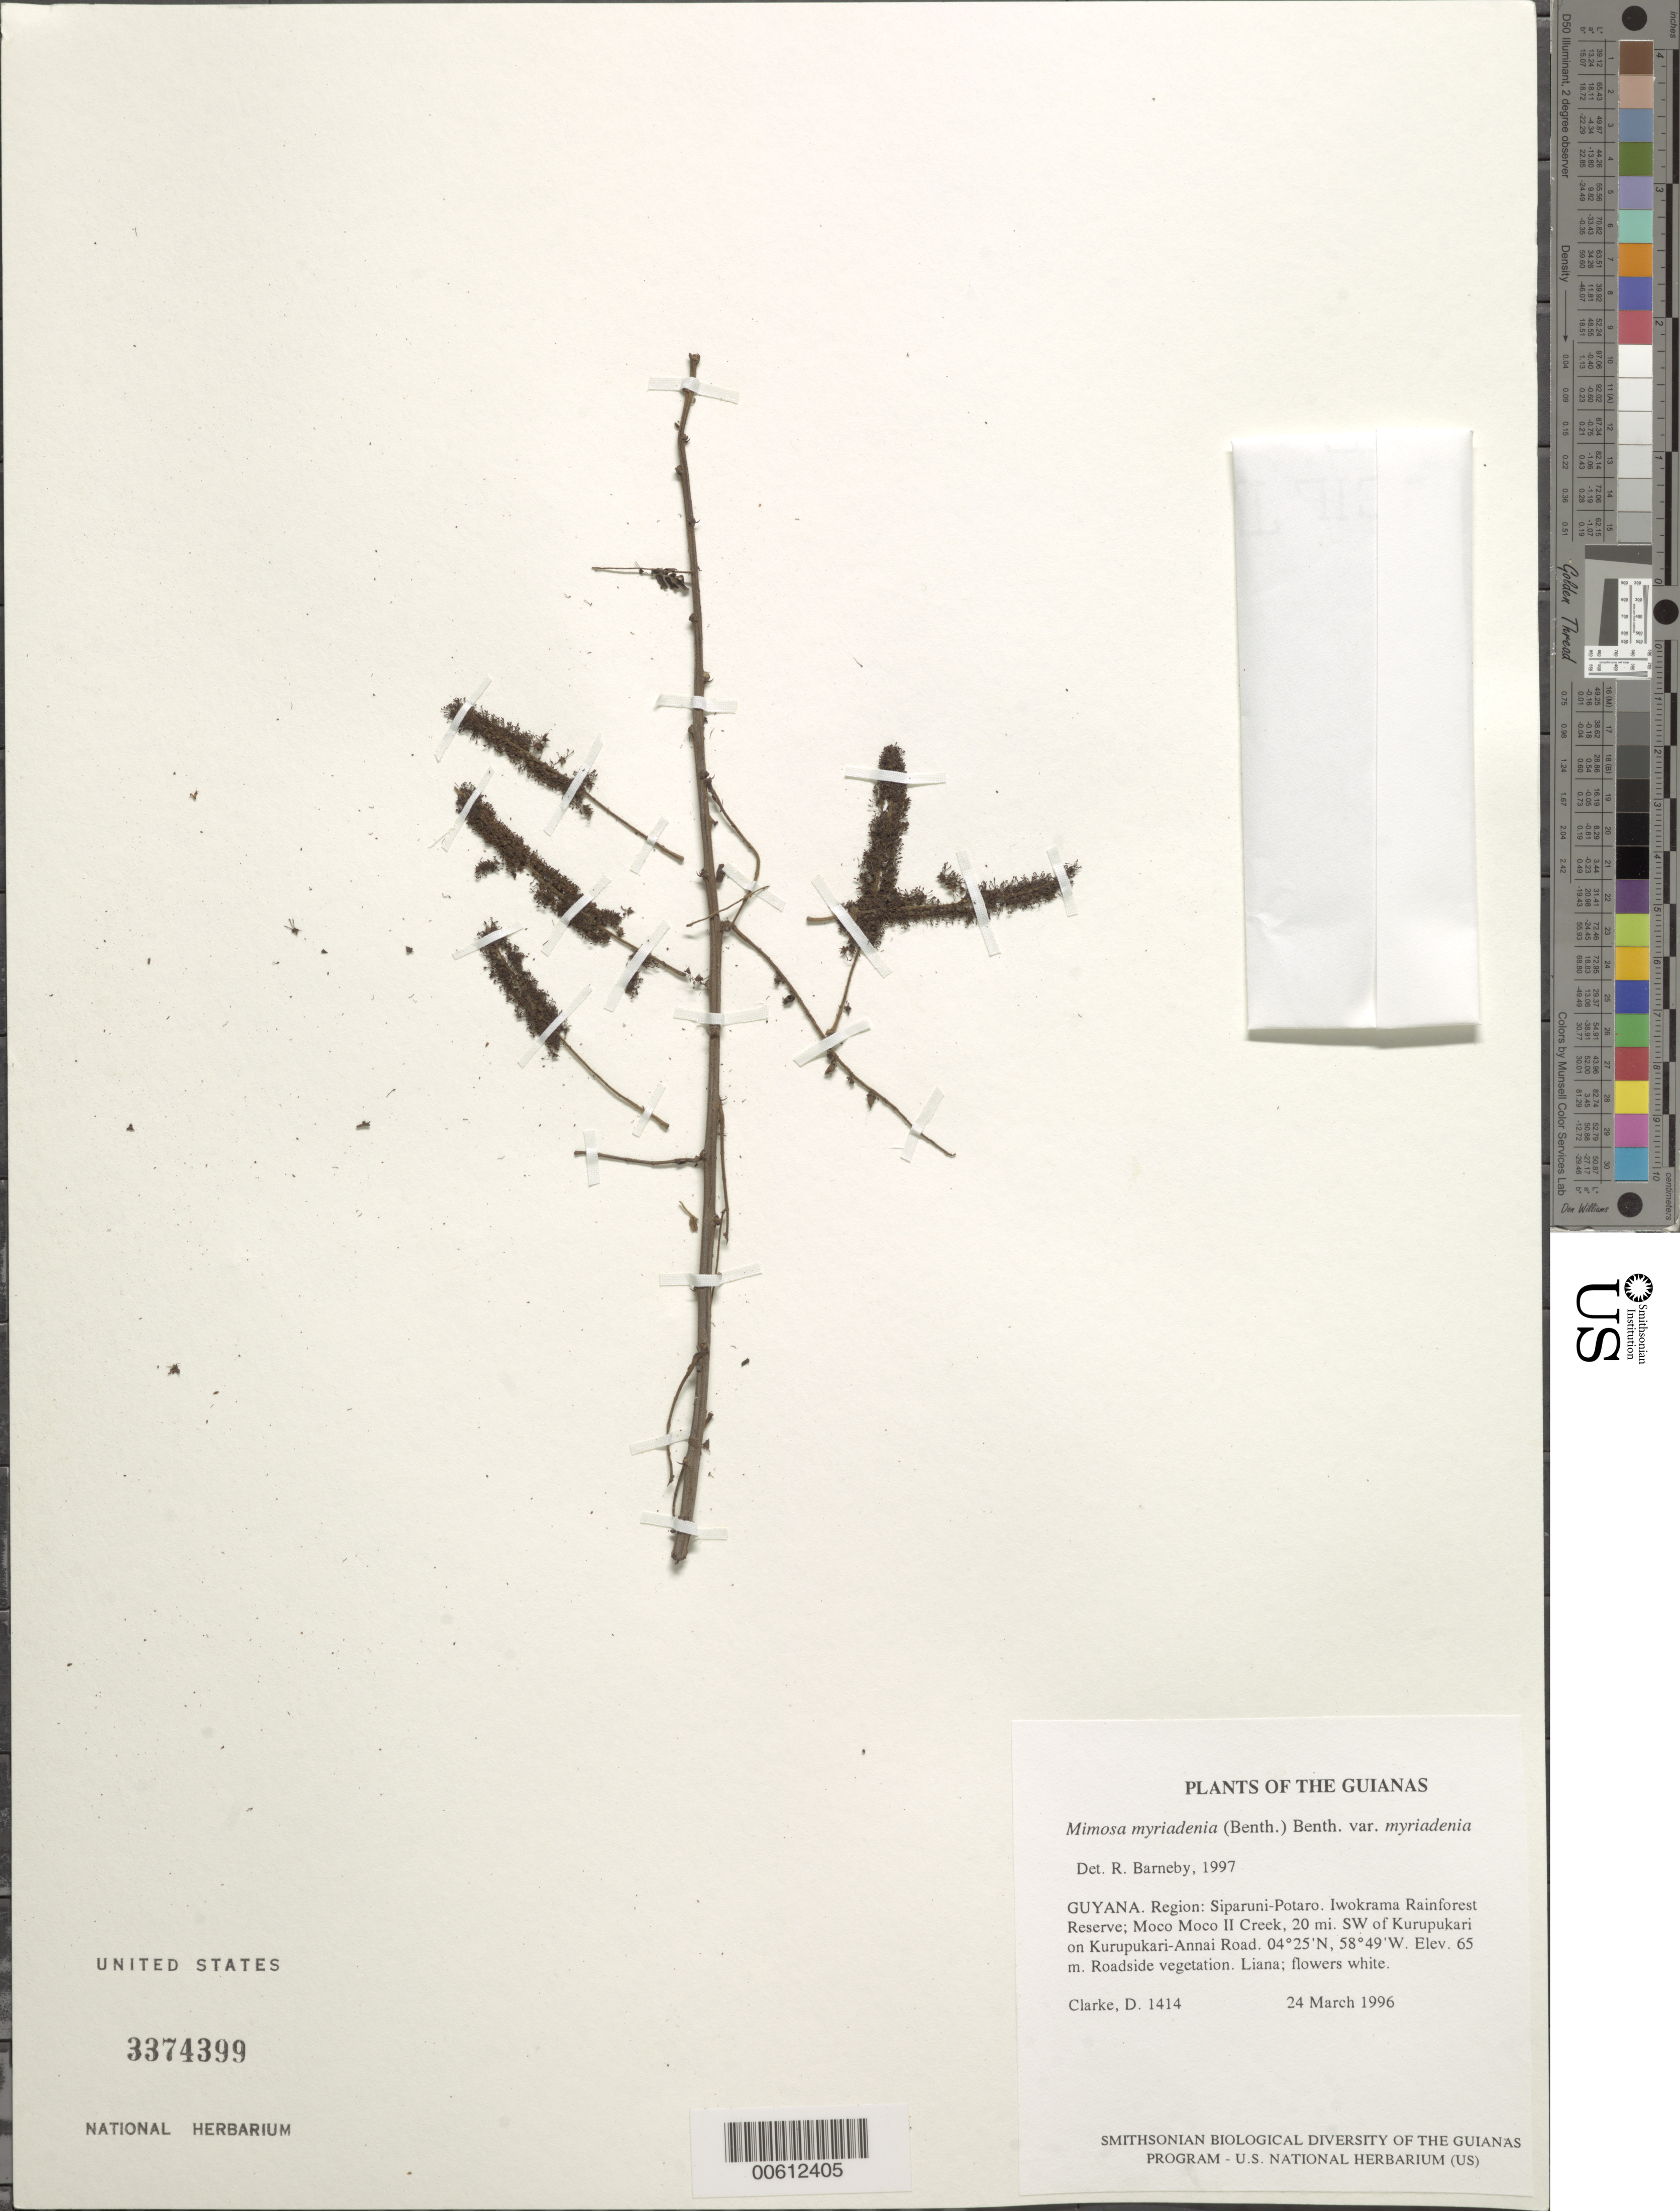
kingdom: Plantae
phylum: Tracheophyta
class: Magnoliopsida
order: Fabales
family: Fabaceae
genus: Mimosa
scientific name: Mimosa myriadenia var. myriadenia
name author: (Benth.) Benth.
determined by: Barneby, Rupert C., (NY)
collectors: H. D. Clarke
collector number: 1414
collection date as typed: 24 March 1996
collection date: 1996-03-24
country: Guyana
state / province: Potaro-Siparuni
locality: Iwokrama Rainforest Reserve; Moco Moco II Creek, 20 mi. SW of Kurupukari on Kurupukari-Annai Road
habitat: Roadside vegetation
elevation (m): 65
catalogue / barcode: US 3374399